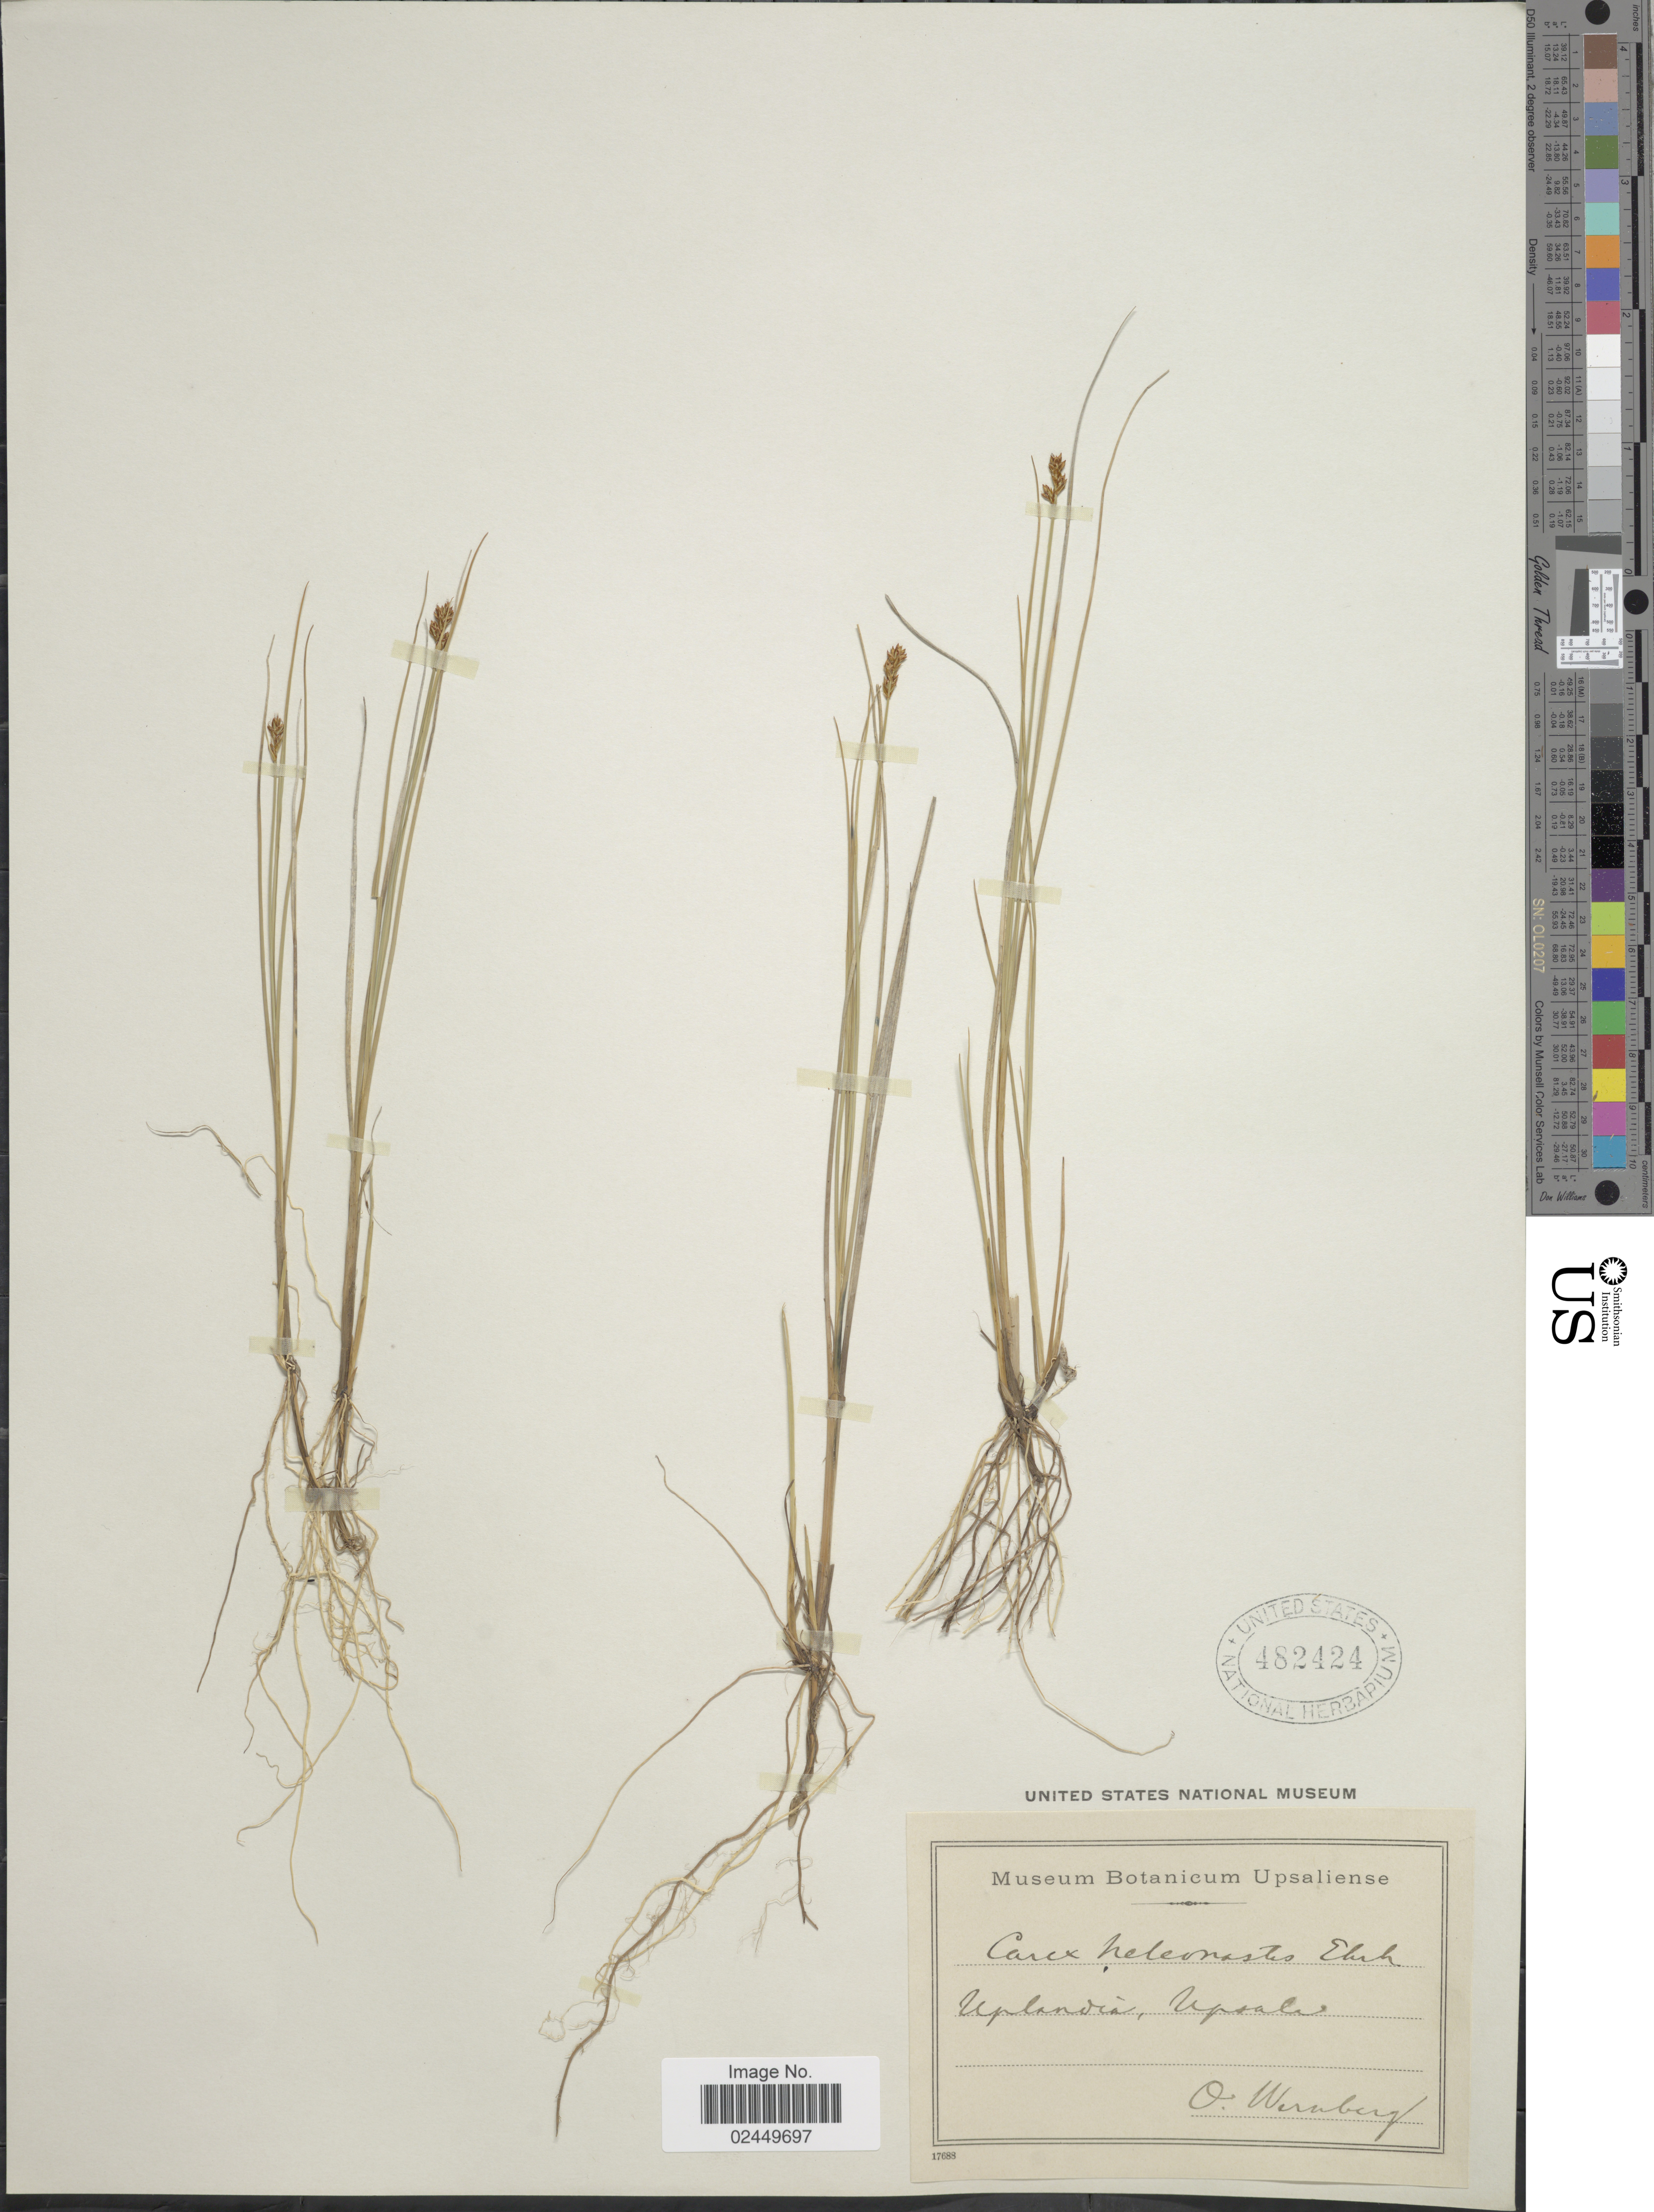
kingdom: Plantae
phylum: Tracheophyta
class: Liliopsida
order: Poales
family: Cyperaceae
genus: Carex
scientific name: Carex heleonastes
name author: Ehrh. ex L. f.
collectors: O. Wernberg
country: Sweden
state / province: Uppsala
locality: Uplandia, Upsala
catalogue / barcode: US 482424